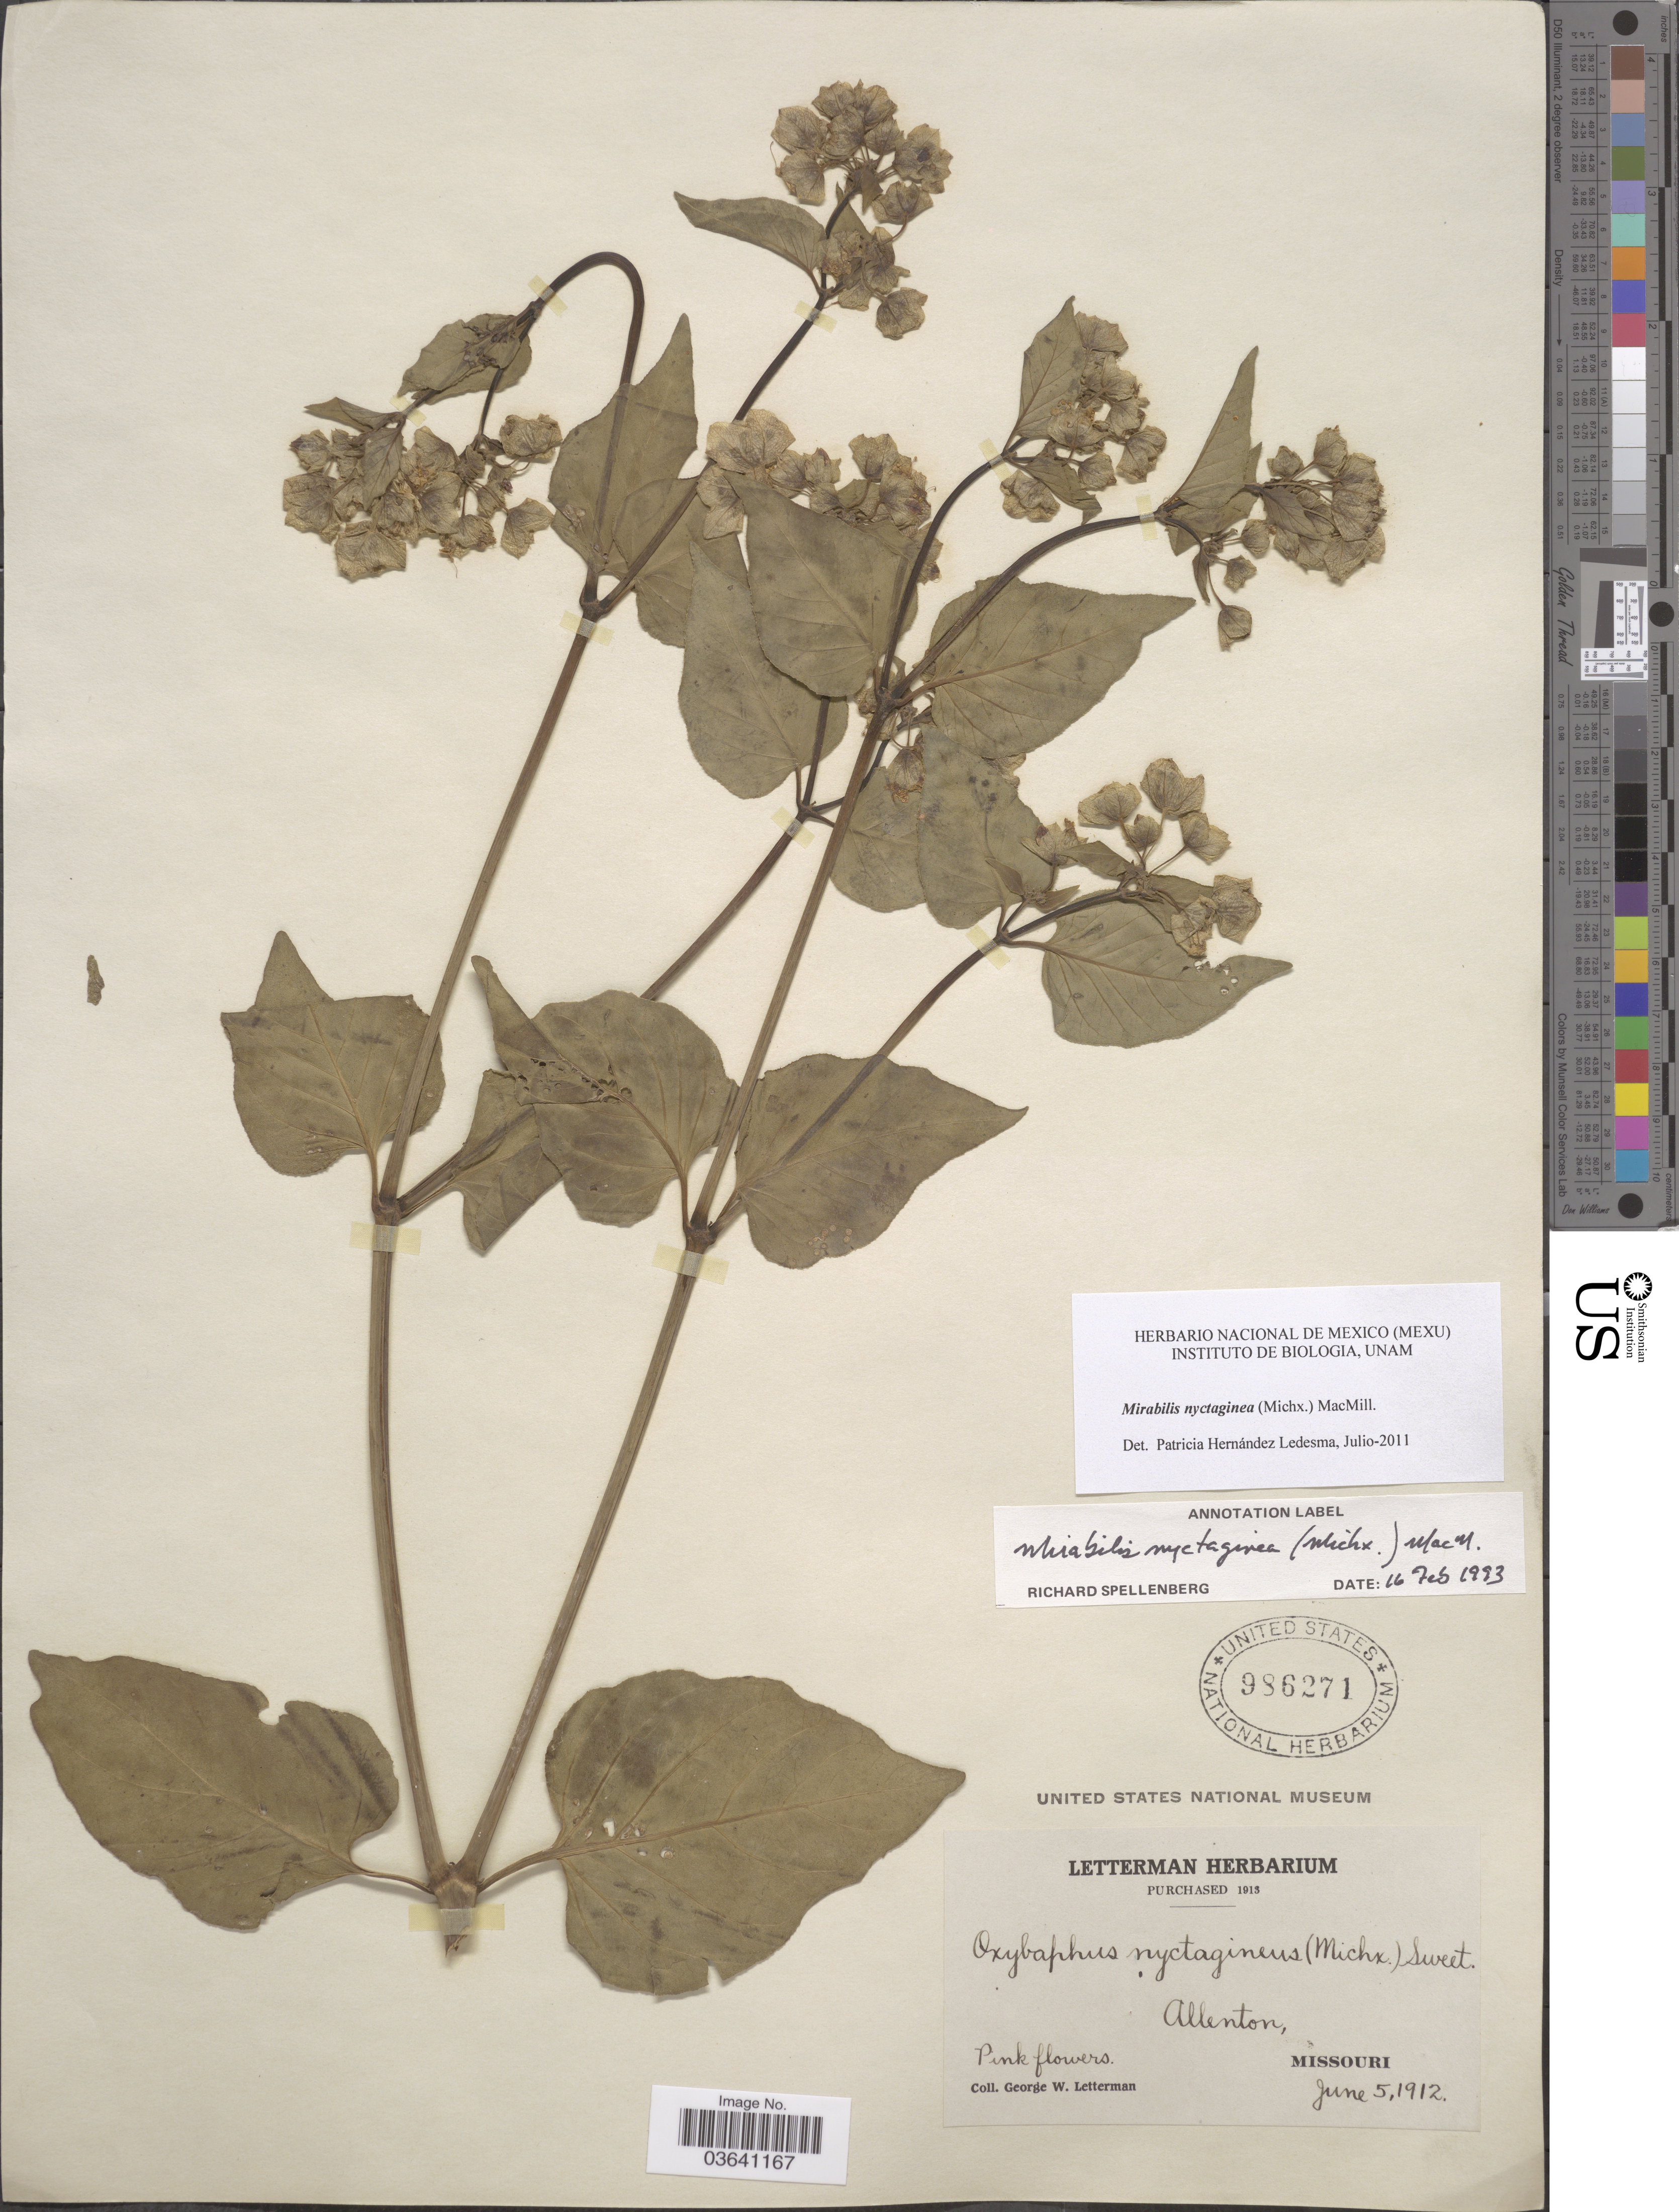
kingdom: Plantae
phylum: Tracheophyta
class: Magnoliopsida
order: Caryophyllales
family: Nyctaginaceae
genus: Mirabilis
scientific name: Mirabilis nyctaginea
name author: (Michx.) MacMill.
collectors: G. W. Letterman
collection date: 1912-06-05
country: United States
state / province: Missouri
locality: Allenton.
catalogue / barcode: US 986271